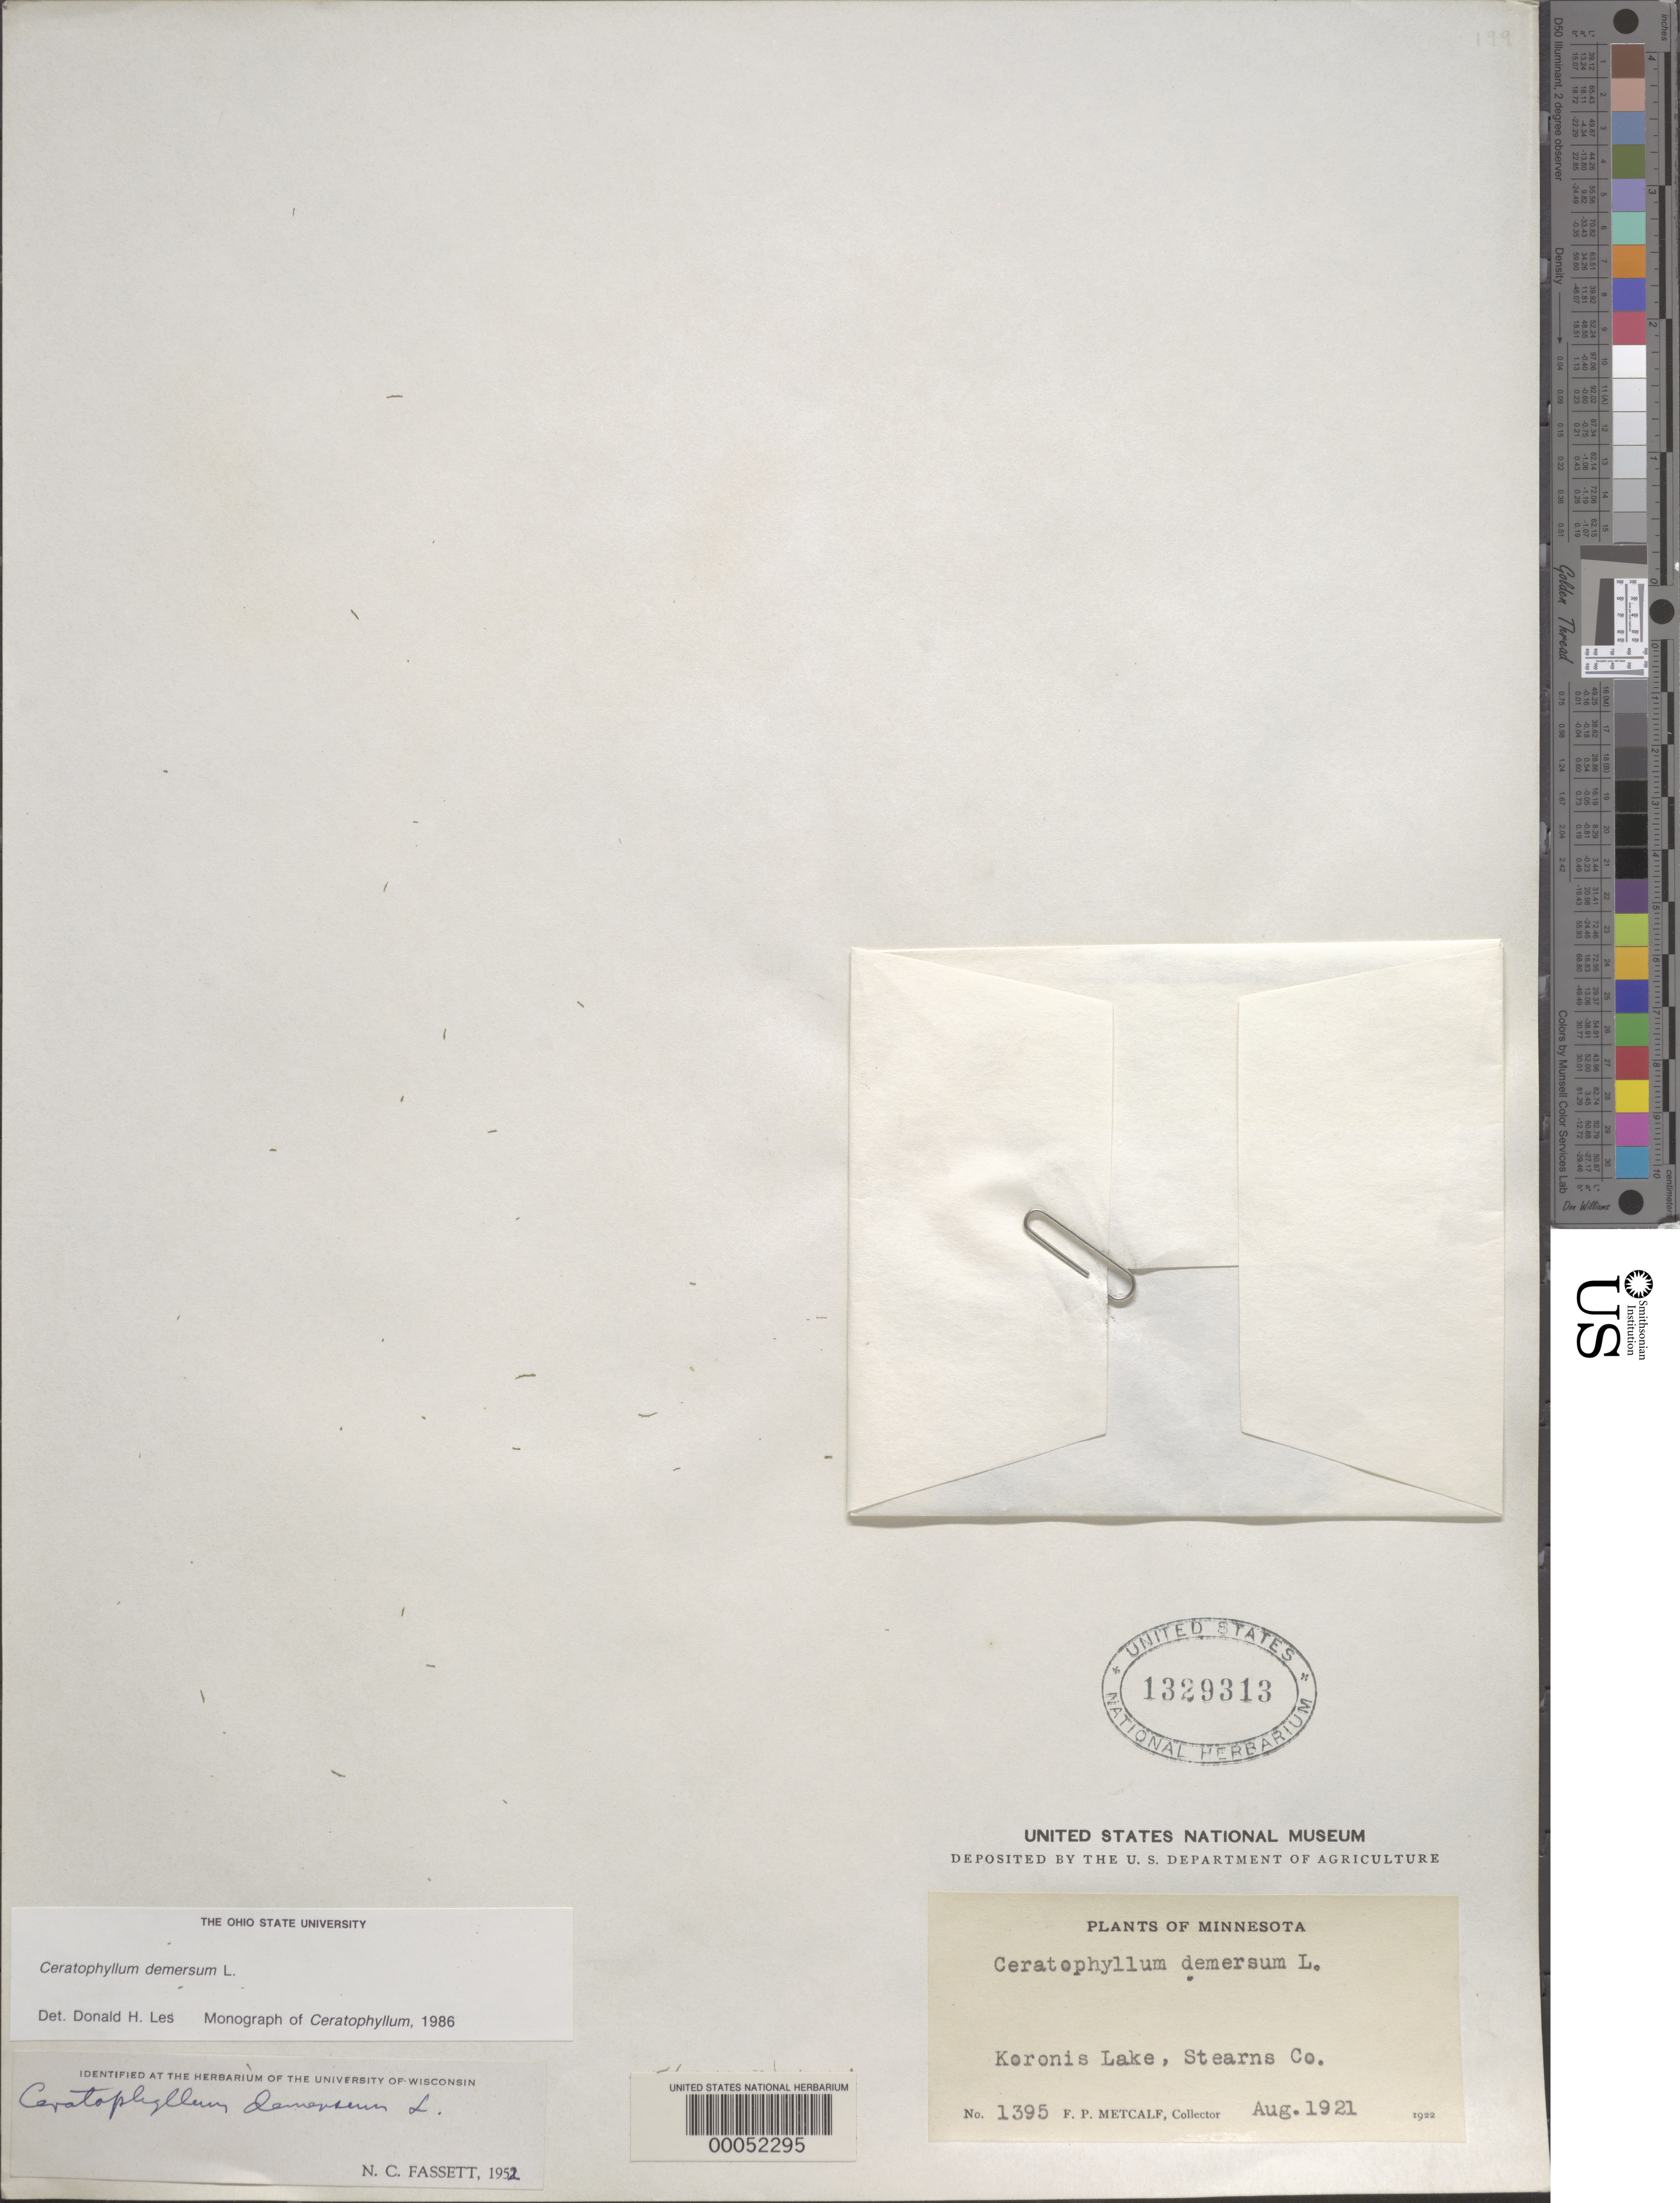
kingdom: Plantae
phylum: Tracheophyta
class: Magnoliopsida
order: Ceratophyllales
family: Ceratophyllaceae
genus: Ceratophyllum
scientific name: Ceratophyllum demersum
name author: L.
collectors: F. P. Metcalf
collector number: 1395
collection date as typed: Aug 1921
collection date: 1921-08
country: United States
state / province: Minnesota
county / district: Stearns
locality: Koronis lake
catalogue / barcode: US 1329313